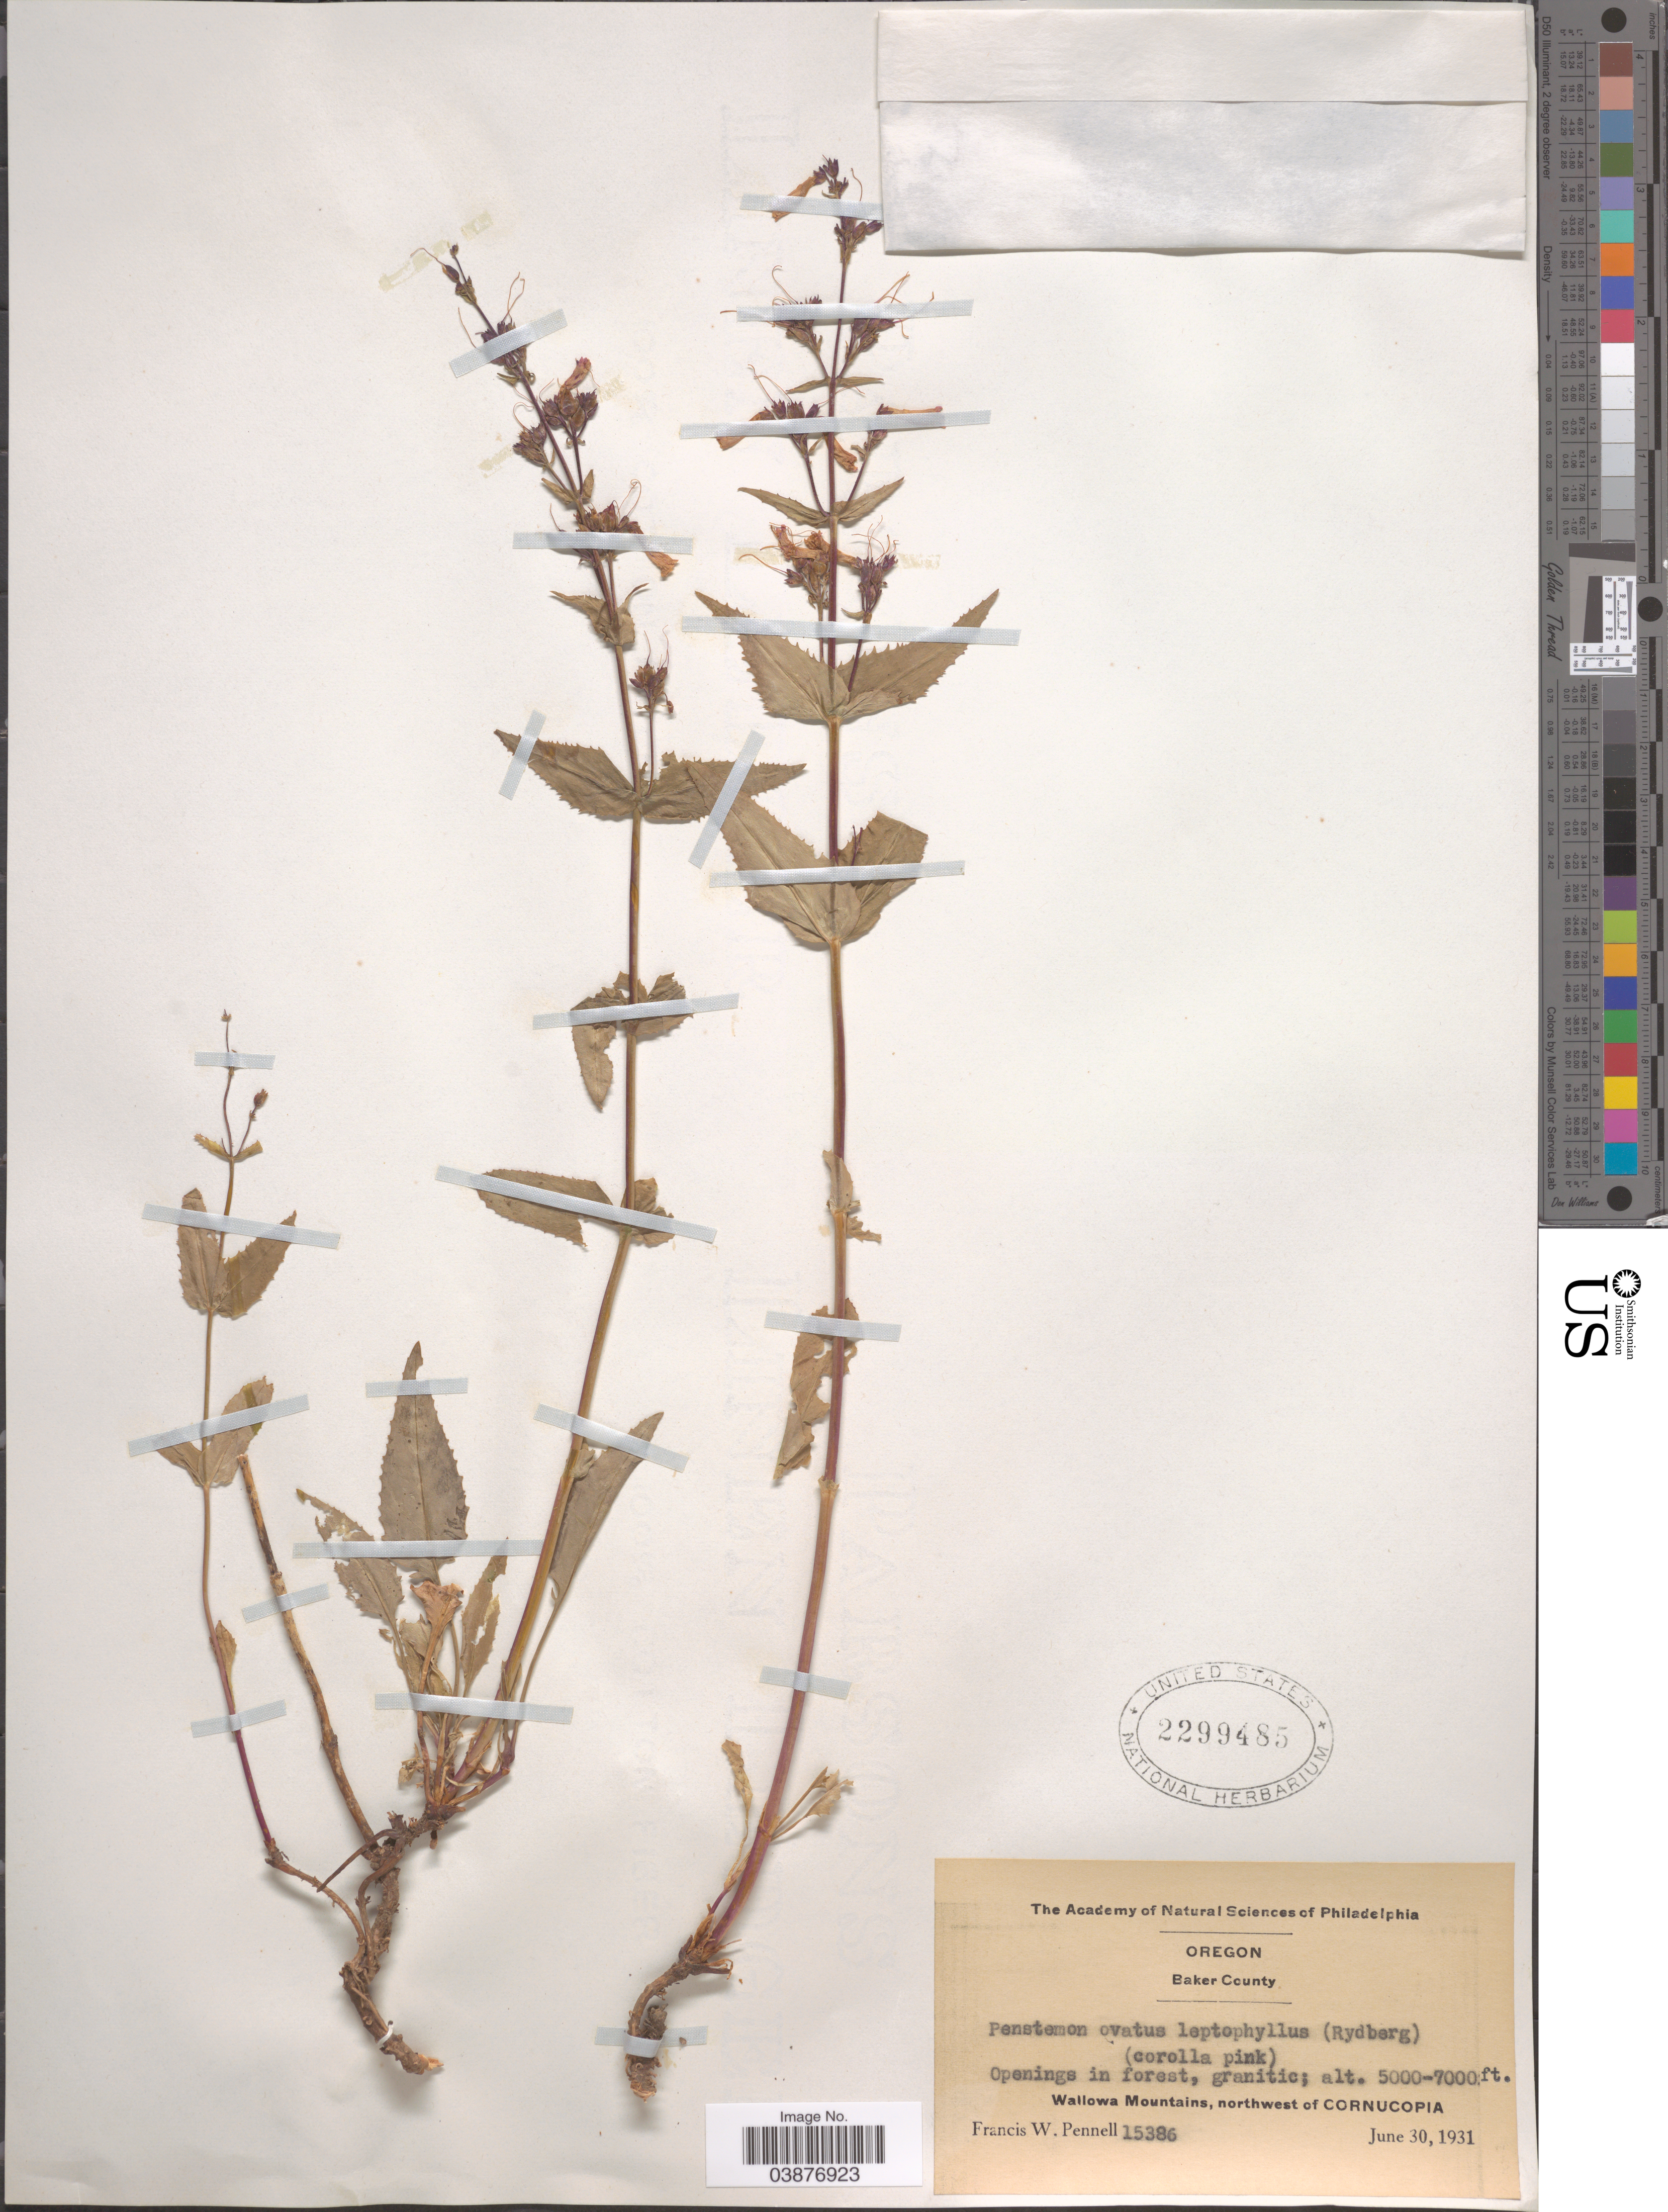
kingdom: Plantae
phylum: Tracheophyta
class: Magnoliopsida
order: Lamiales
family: Plantaginaceae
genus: Penstemon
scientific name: Penstemon ovatus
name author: Douglas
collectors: F. W. Pennell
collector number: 15386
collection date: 1931-06-30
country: United States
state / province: Oregon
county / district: Baker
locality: Wallowa Mountains, northwest of Cornucopia.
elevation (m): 1524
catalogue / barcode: US 2299485